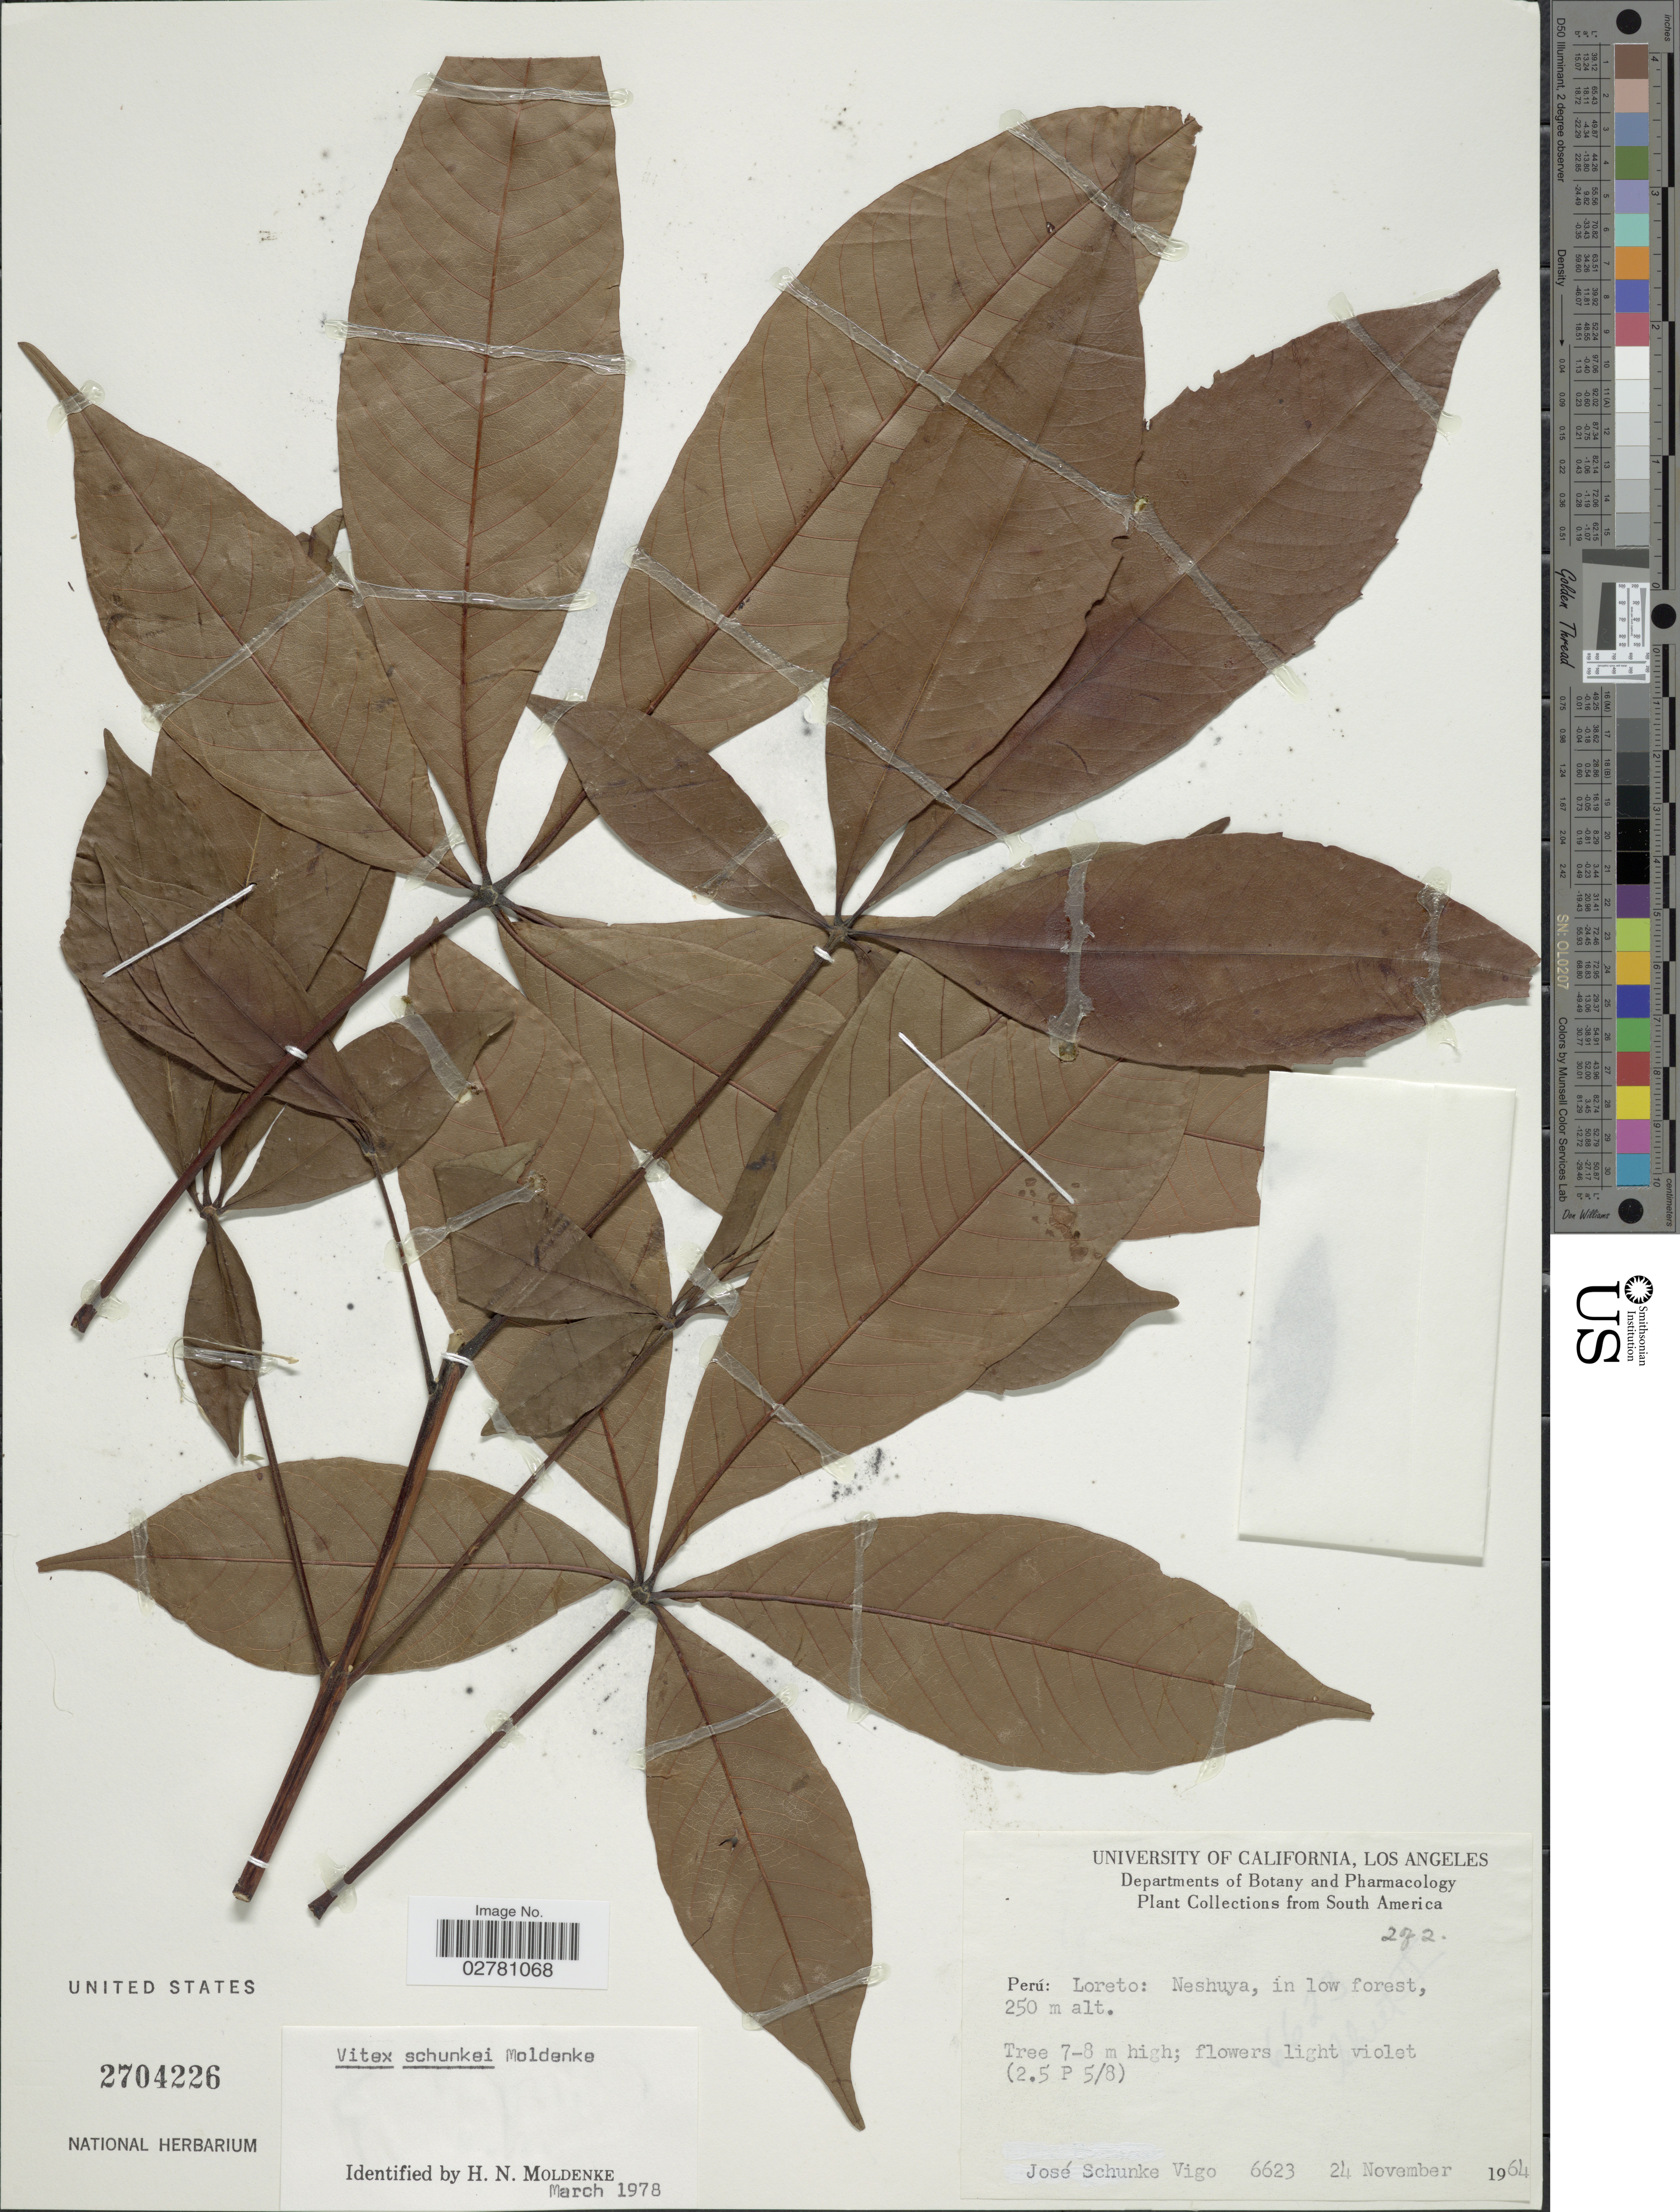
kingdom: Plantae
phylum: Tracheophyta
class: Magnoliopsida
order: Lamiales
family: Lamiaceae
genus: Vitex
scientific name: Vitex schunkei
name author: Moldenke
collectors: J. Schunke Vigo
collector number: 6623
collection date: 1964-11-24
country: Peru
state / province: Loreto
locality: Neshuya, in low forest.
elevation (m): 250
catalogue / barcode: US 2704226